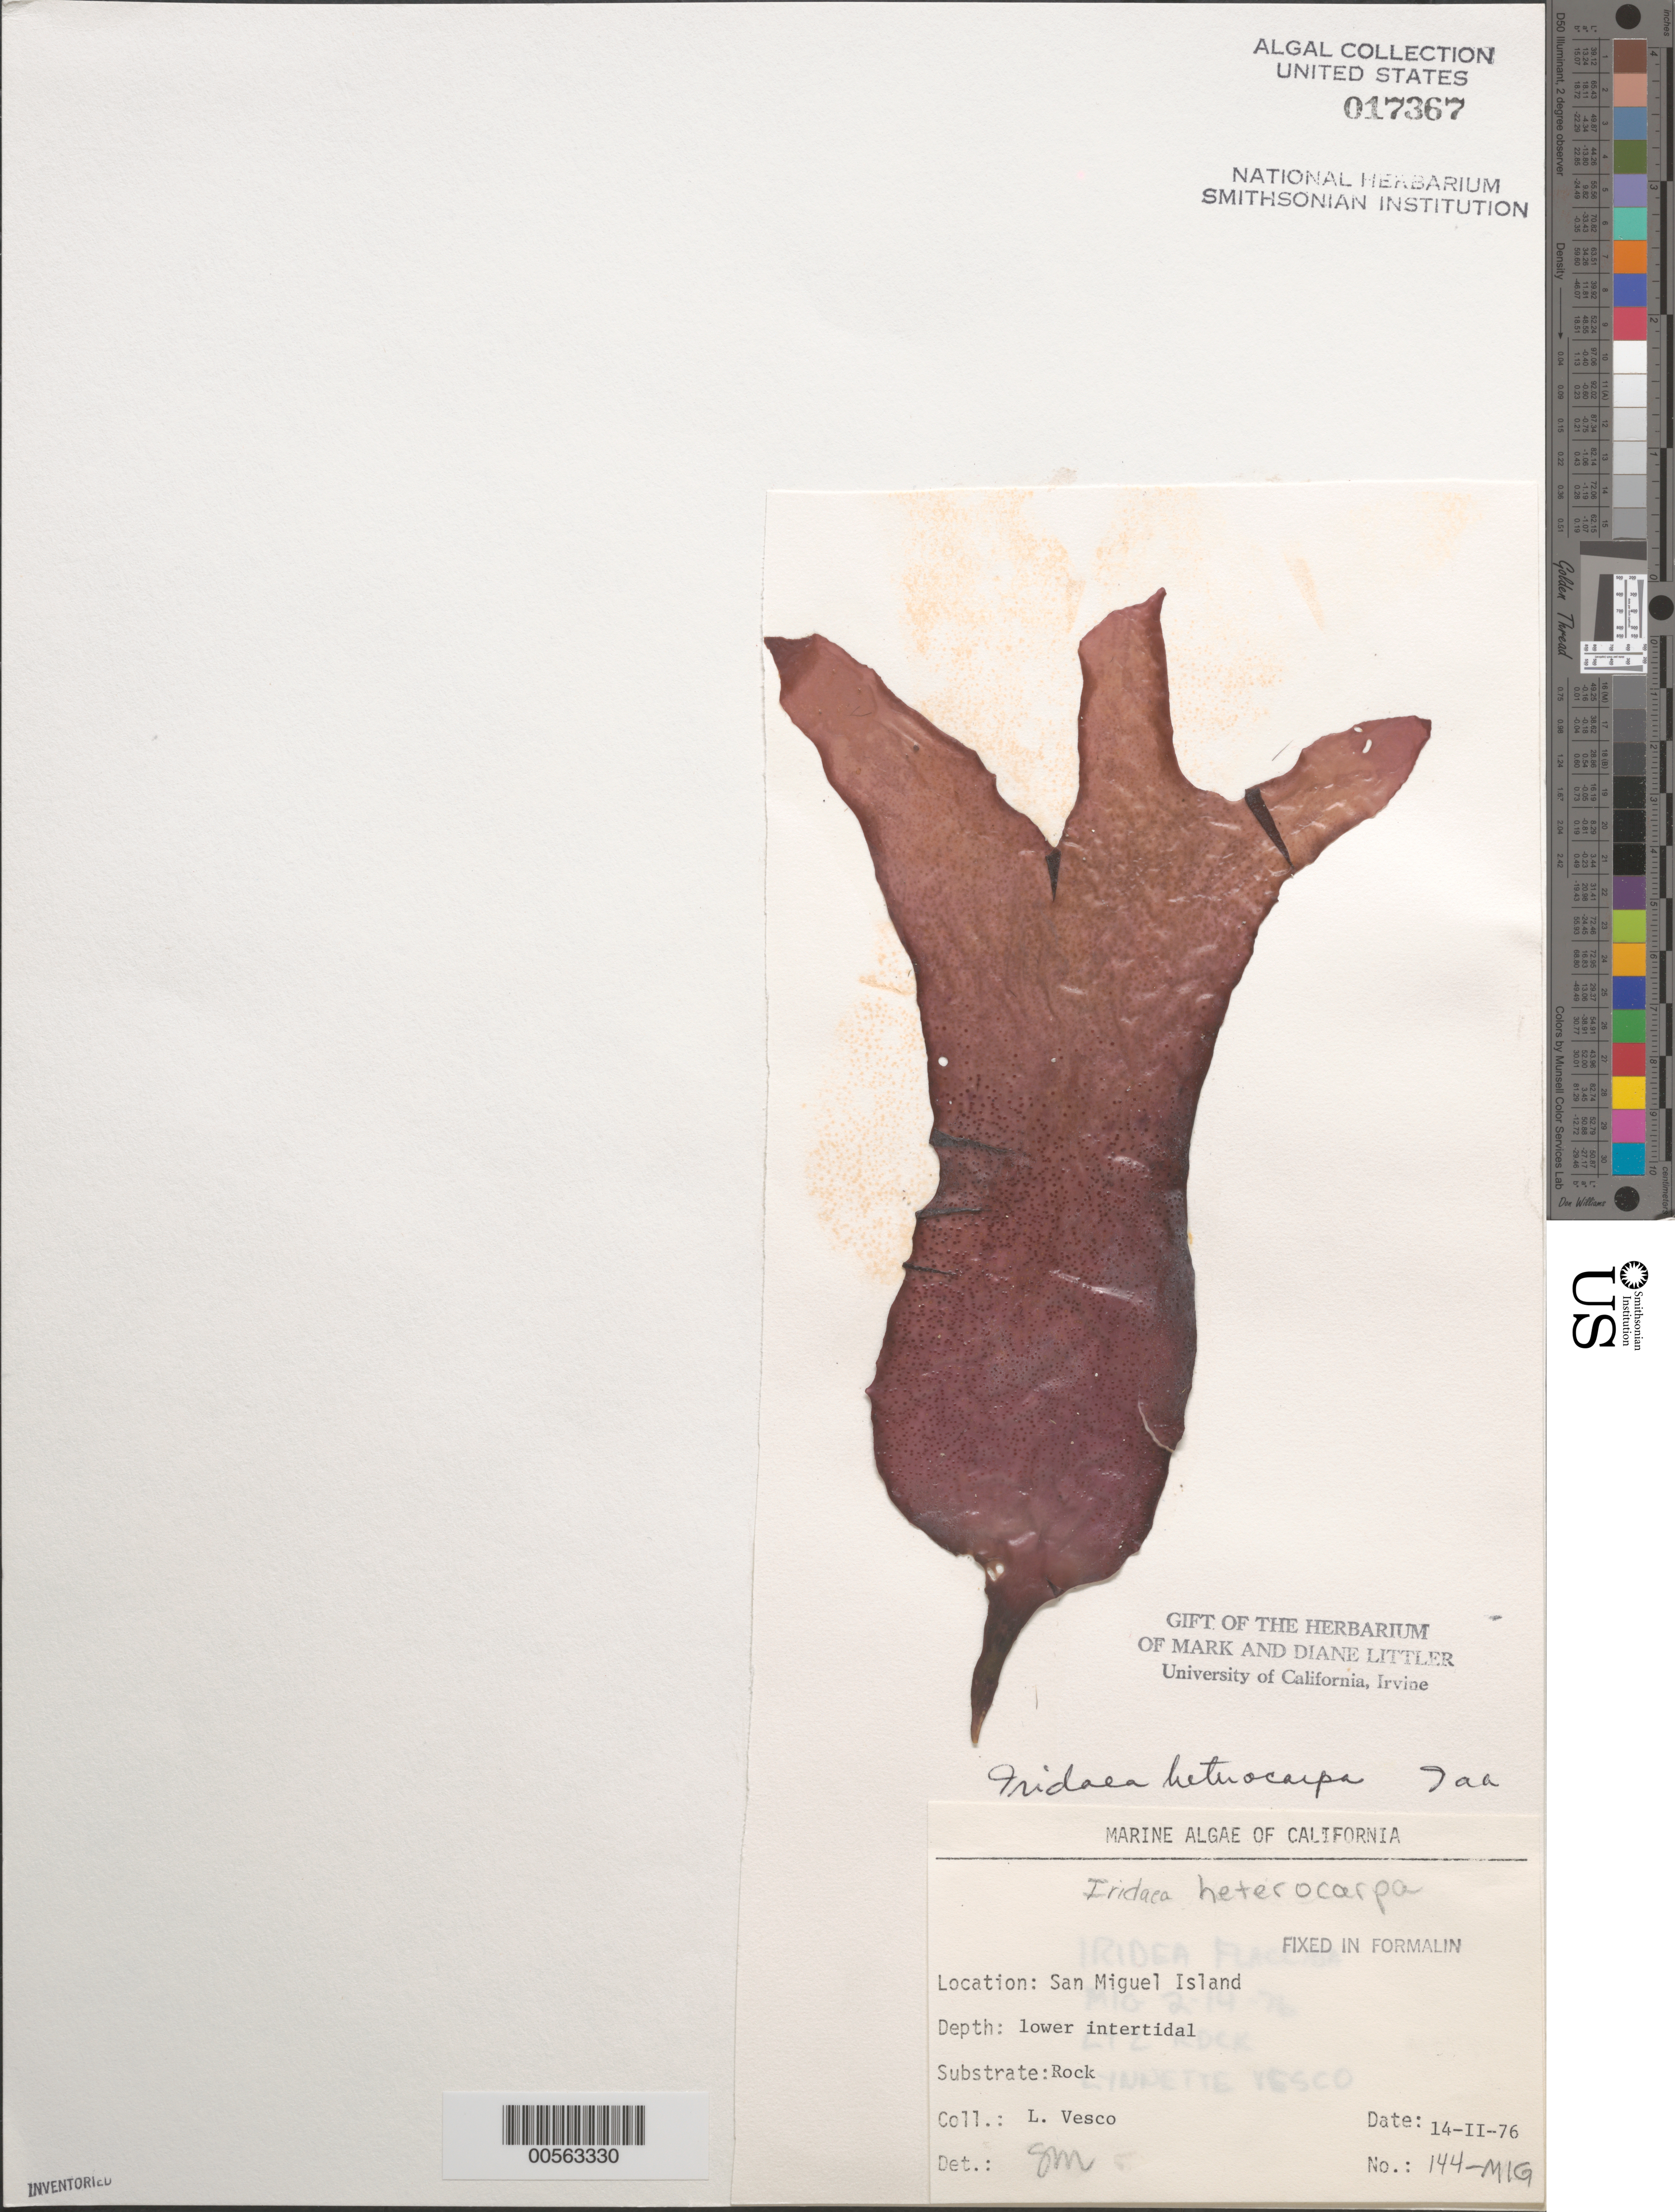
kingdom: Plantae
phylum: Rhodophyta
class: Florideophyceae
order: Gigartinales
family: Gigartinaceae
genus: Chondrus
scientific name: Chondrus crispus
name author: Stackh.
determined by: Algae name updating Project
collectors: L. Vesco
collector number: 144-mig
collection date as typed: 14 Feb 1976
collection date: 1976-02-14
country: United States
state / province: California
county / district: Santa Barbara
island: San Miguel Island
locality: Cuyler Harbor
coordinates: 34 02'55"N, 120 20'08"W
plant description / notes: BLM-SOCALBIGHT Rocky Intertidal Survey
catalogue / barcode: US 17367